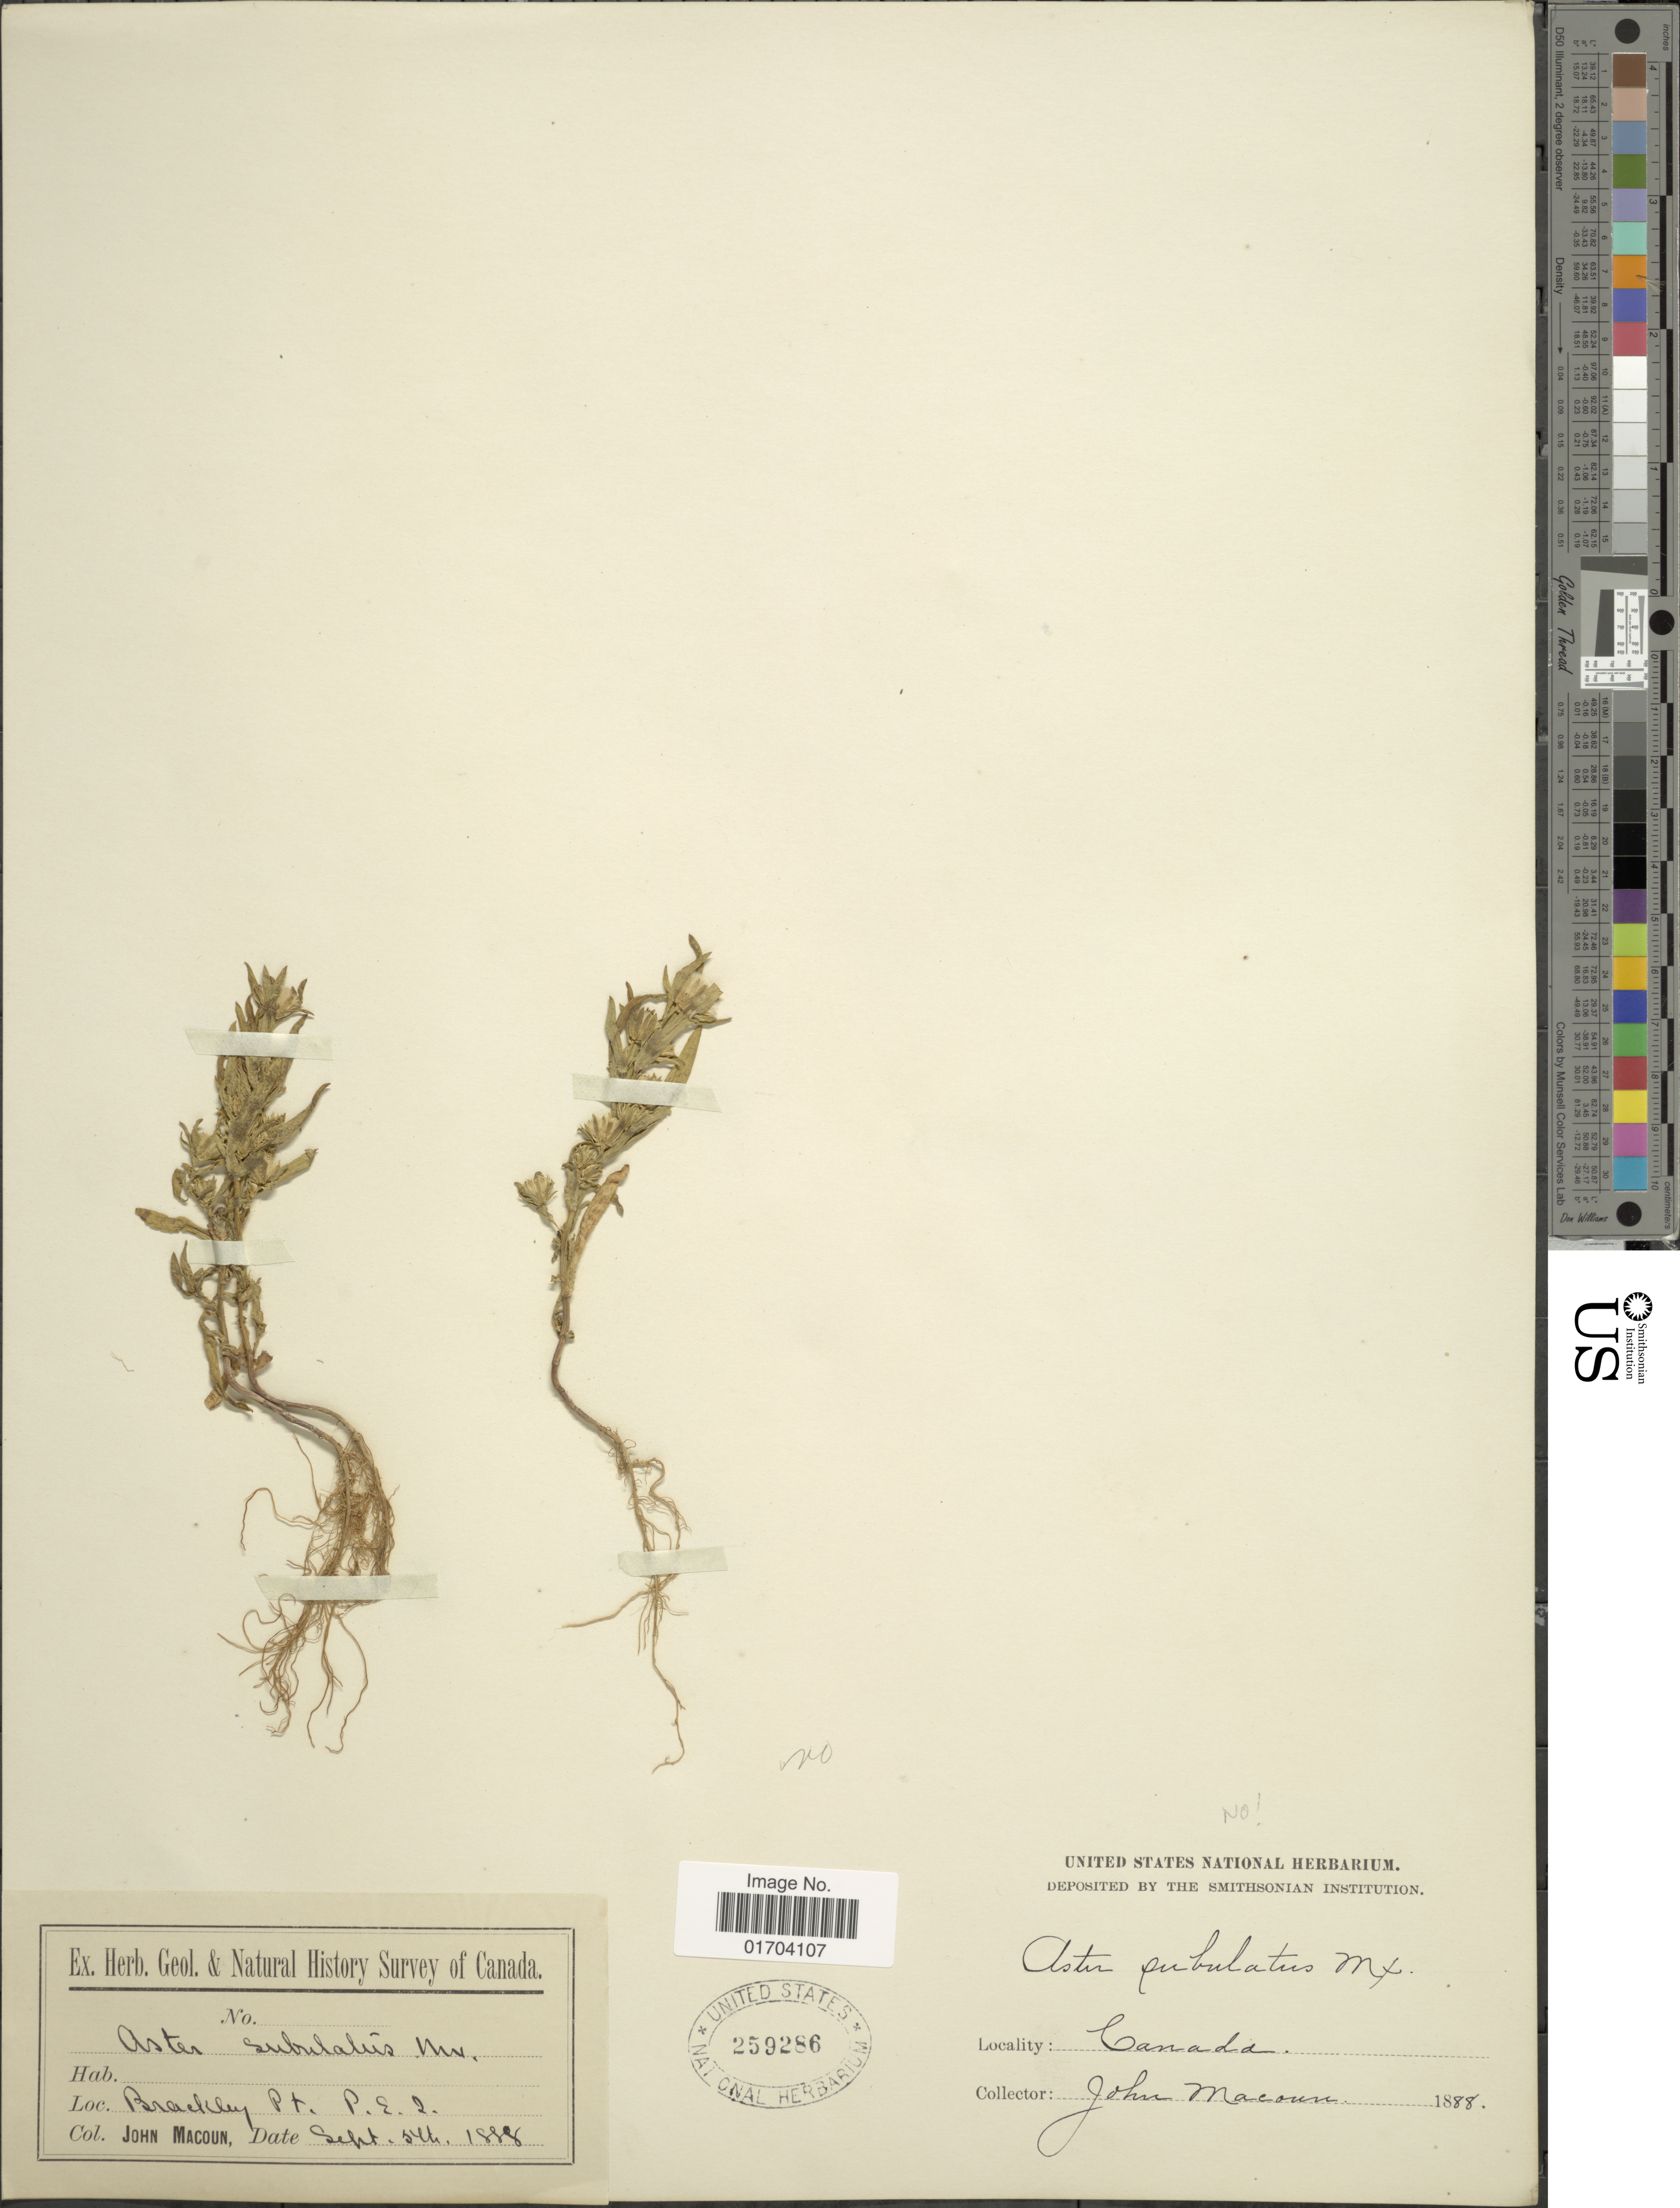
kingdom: Plantae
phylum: Tracheophyta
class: Magnoliopsida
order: Asterales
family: Asteraceae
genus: Symphyotrichum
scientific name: Symphyotrichum sp.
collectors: J. Macoun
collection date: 1888-09-05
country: Canada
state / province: Prince Edward Island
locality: Bradley, Pt.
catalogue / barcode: US 259286